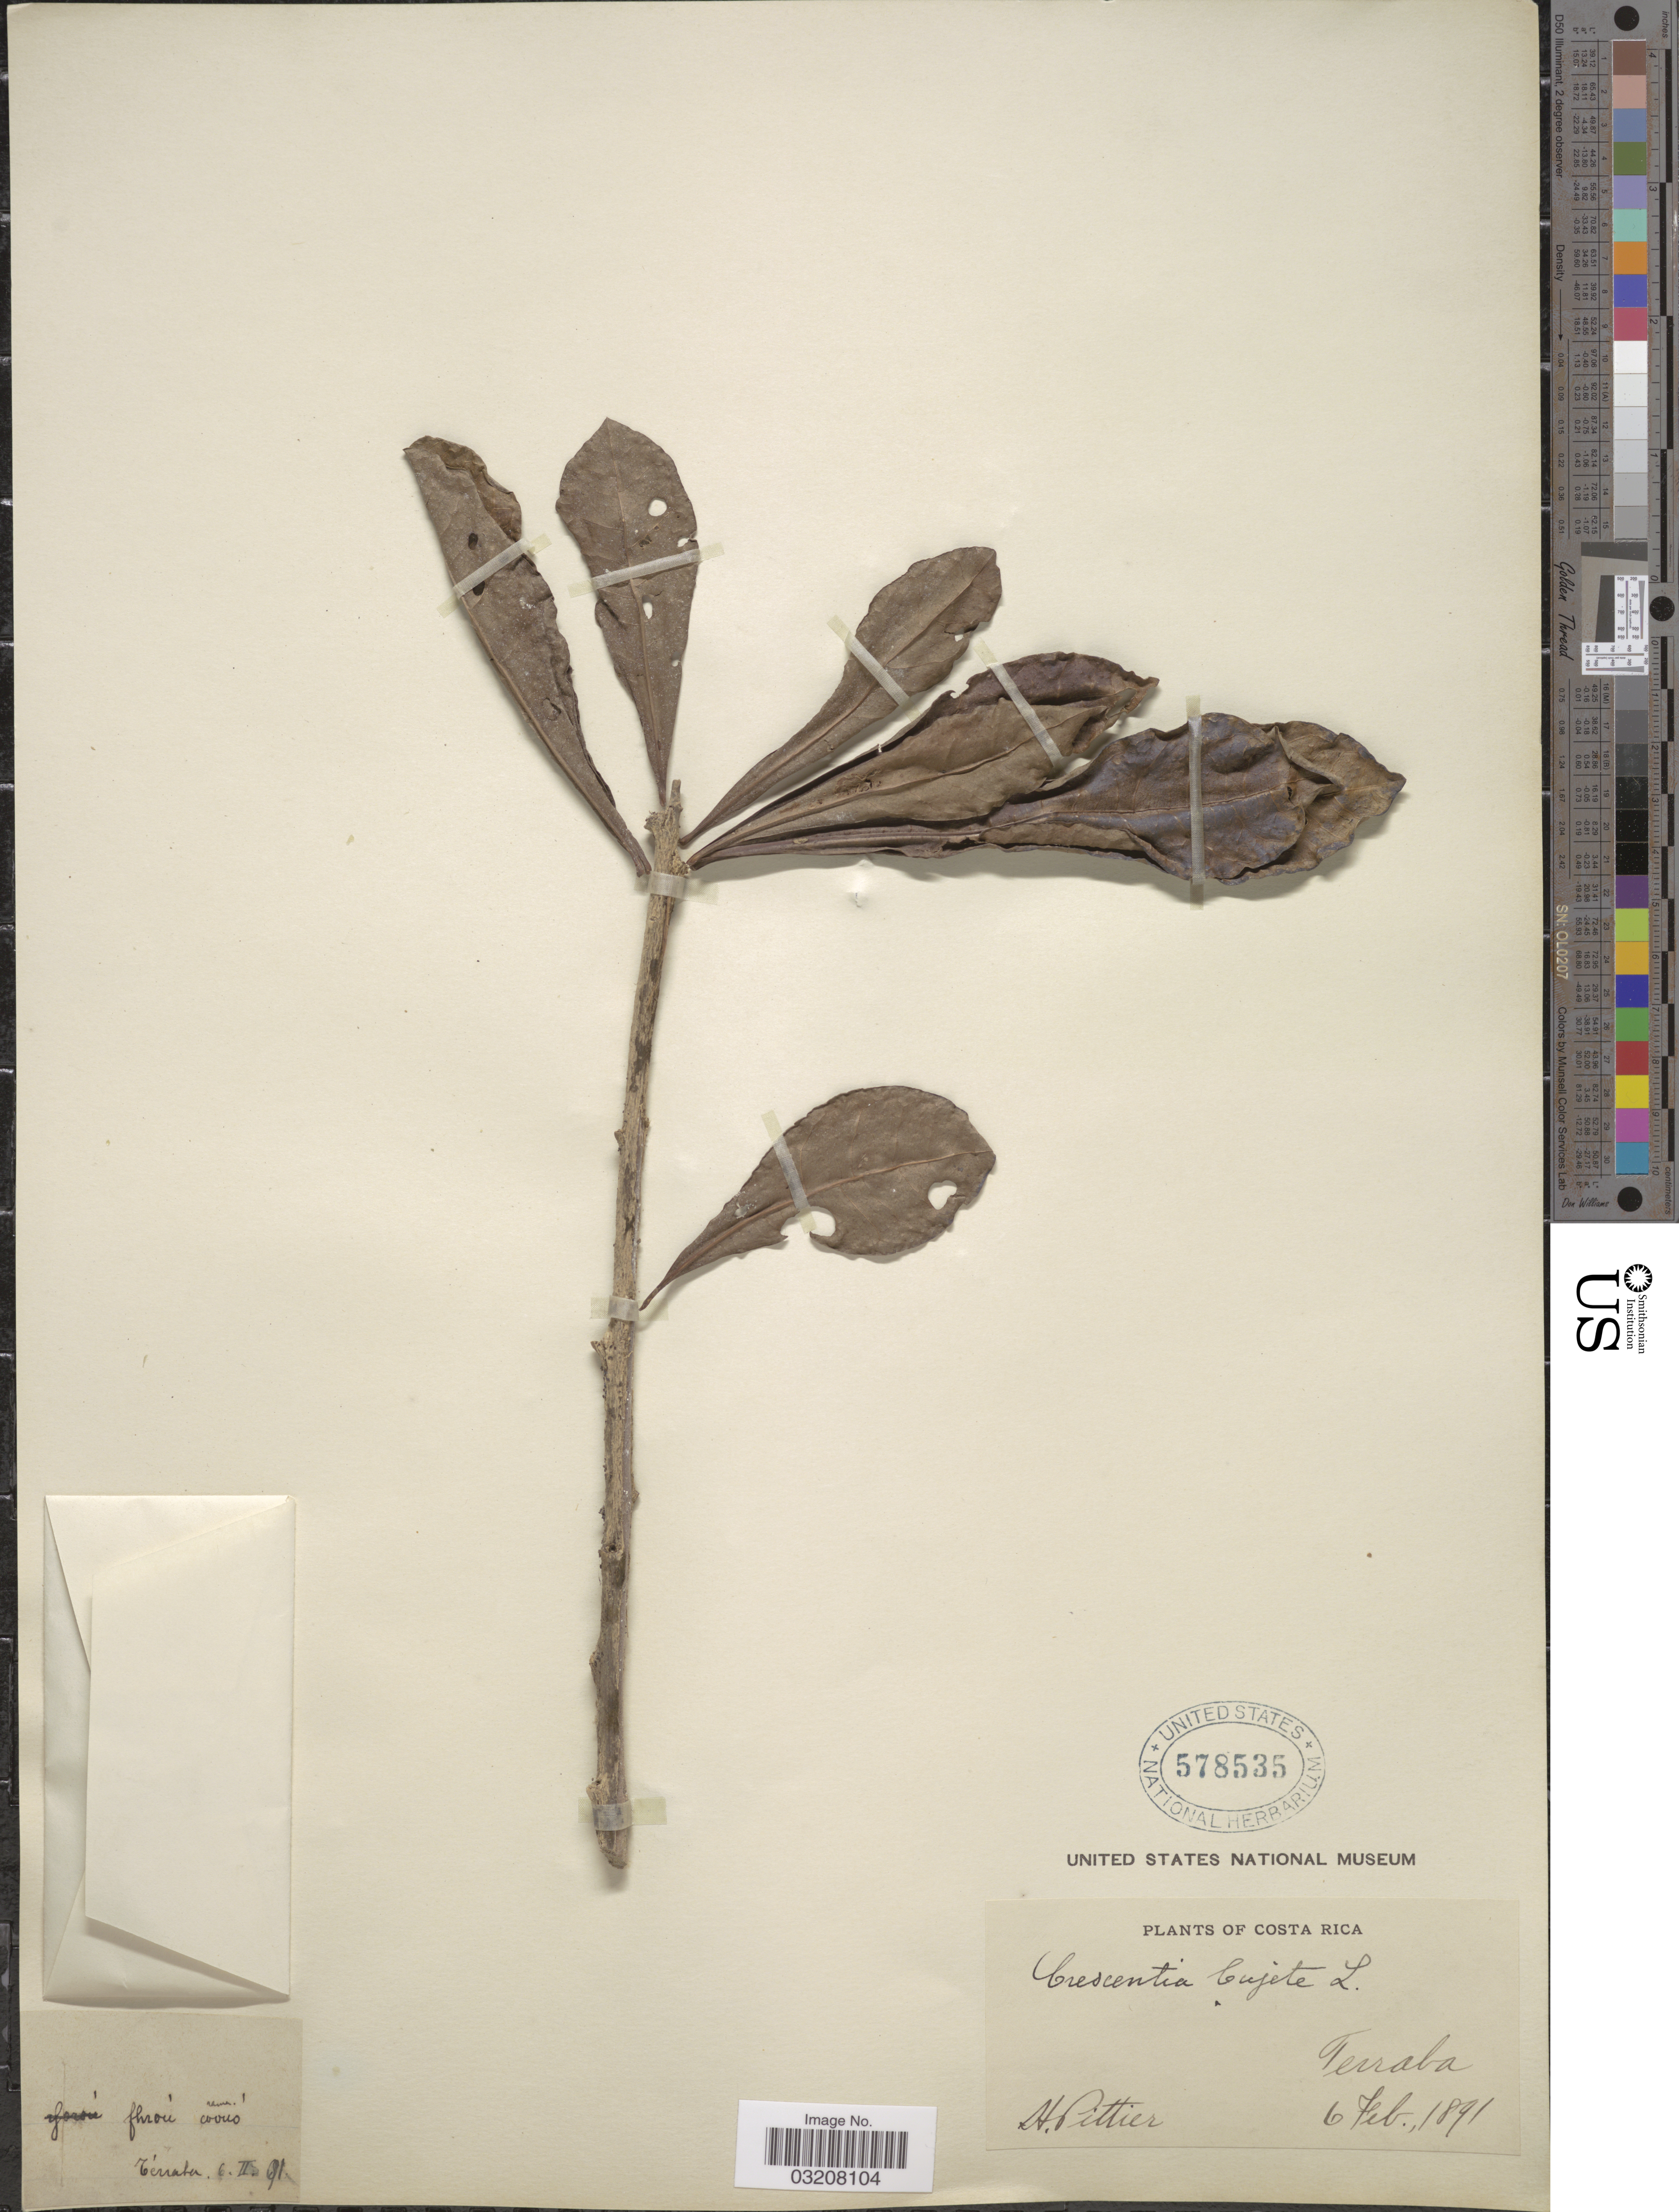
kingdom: Plantae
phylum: Tracheophyta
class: Magnoliopsida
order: Lamiales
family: Bignoniaceae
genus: Crescentia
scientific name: Crescentia cujete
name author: L.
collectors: H. F. Pittier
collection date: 1891-02-06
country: Costa Rica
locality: Terraba.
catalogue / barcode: US 578535